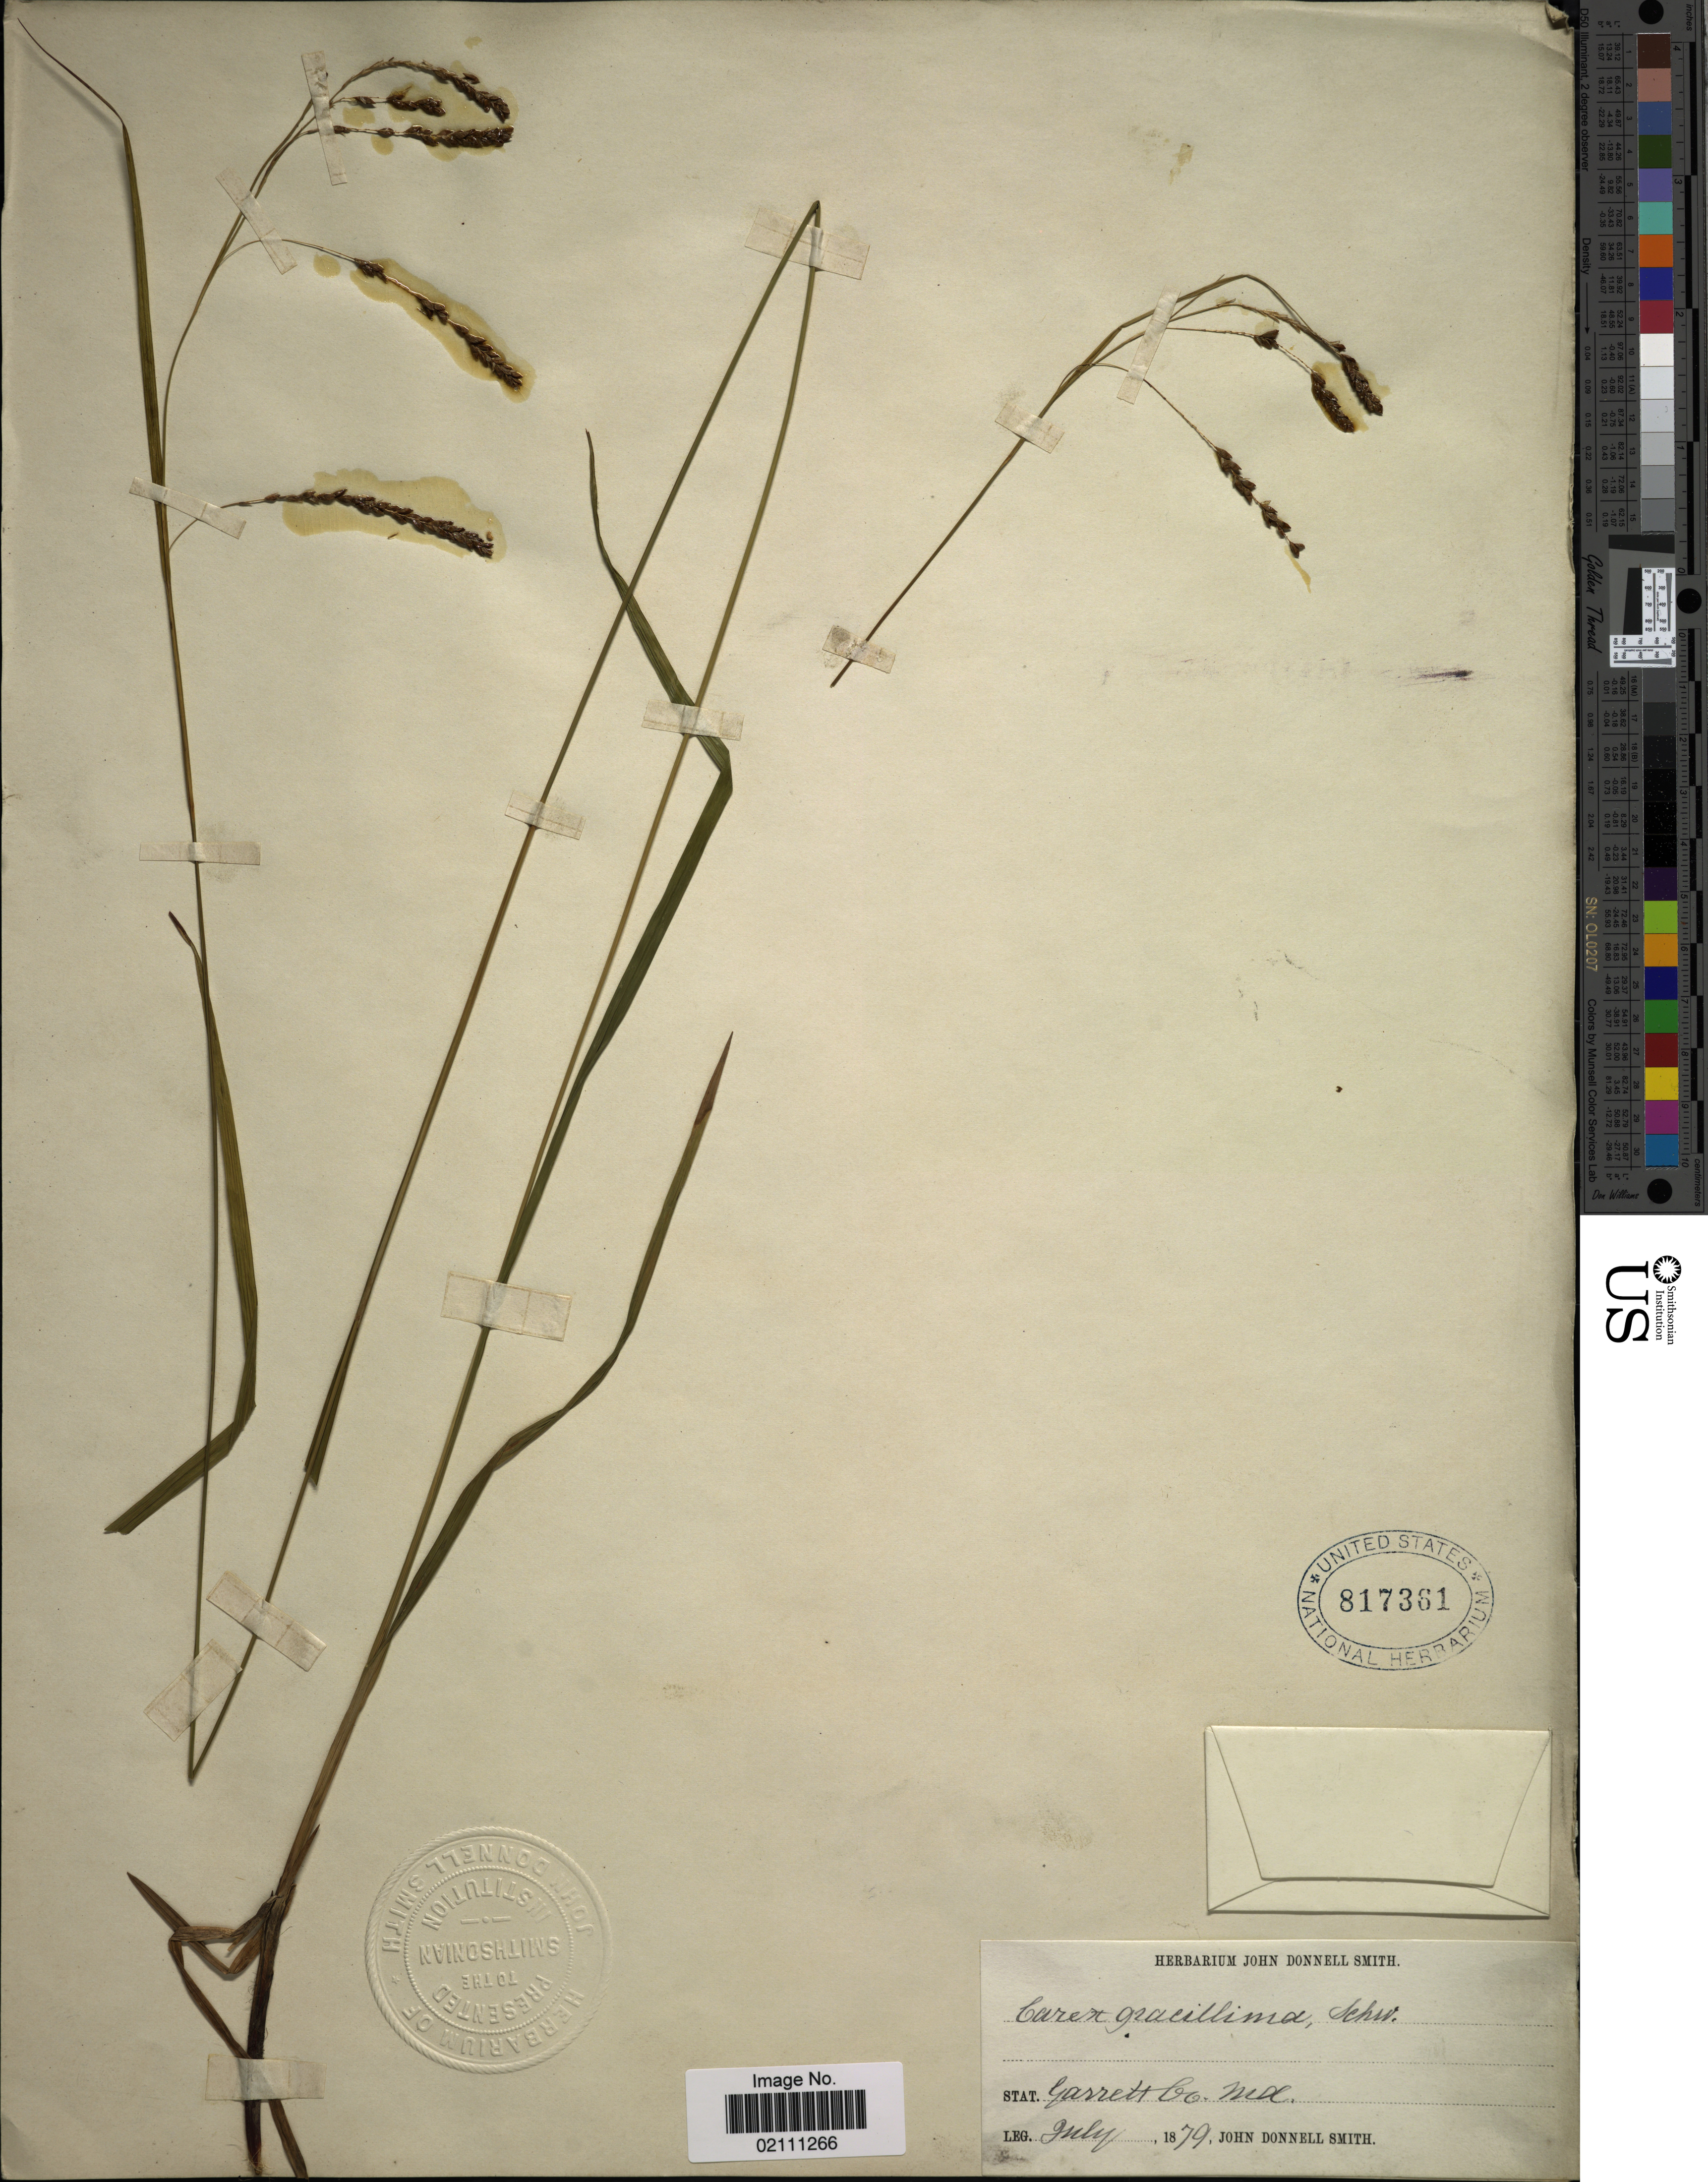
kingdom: Plantae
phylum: Tracheophyta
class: Liliopsida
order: Poales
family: Cyperaceae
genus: Carex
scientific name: Carex gracillima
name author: Schwein.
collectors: J. Donnell Smith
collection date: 1879-07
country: United States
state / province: Maryland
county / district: Garrett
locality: Garrett Co.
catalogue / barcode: US 817361